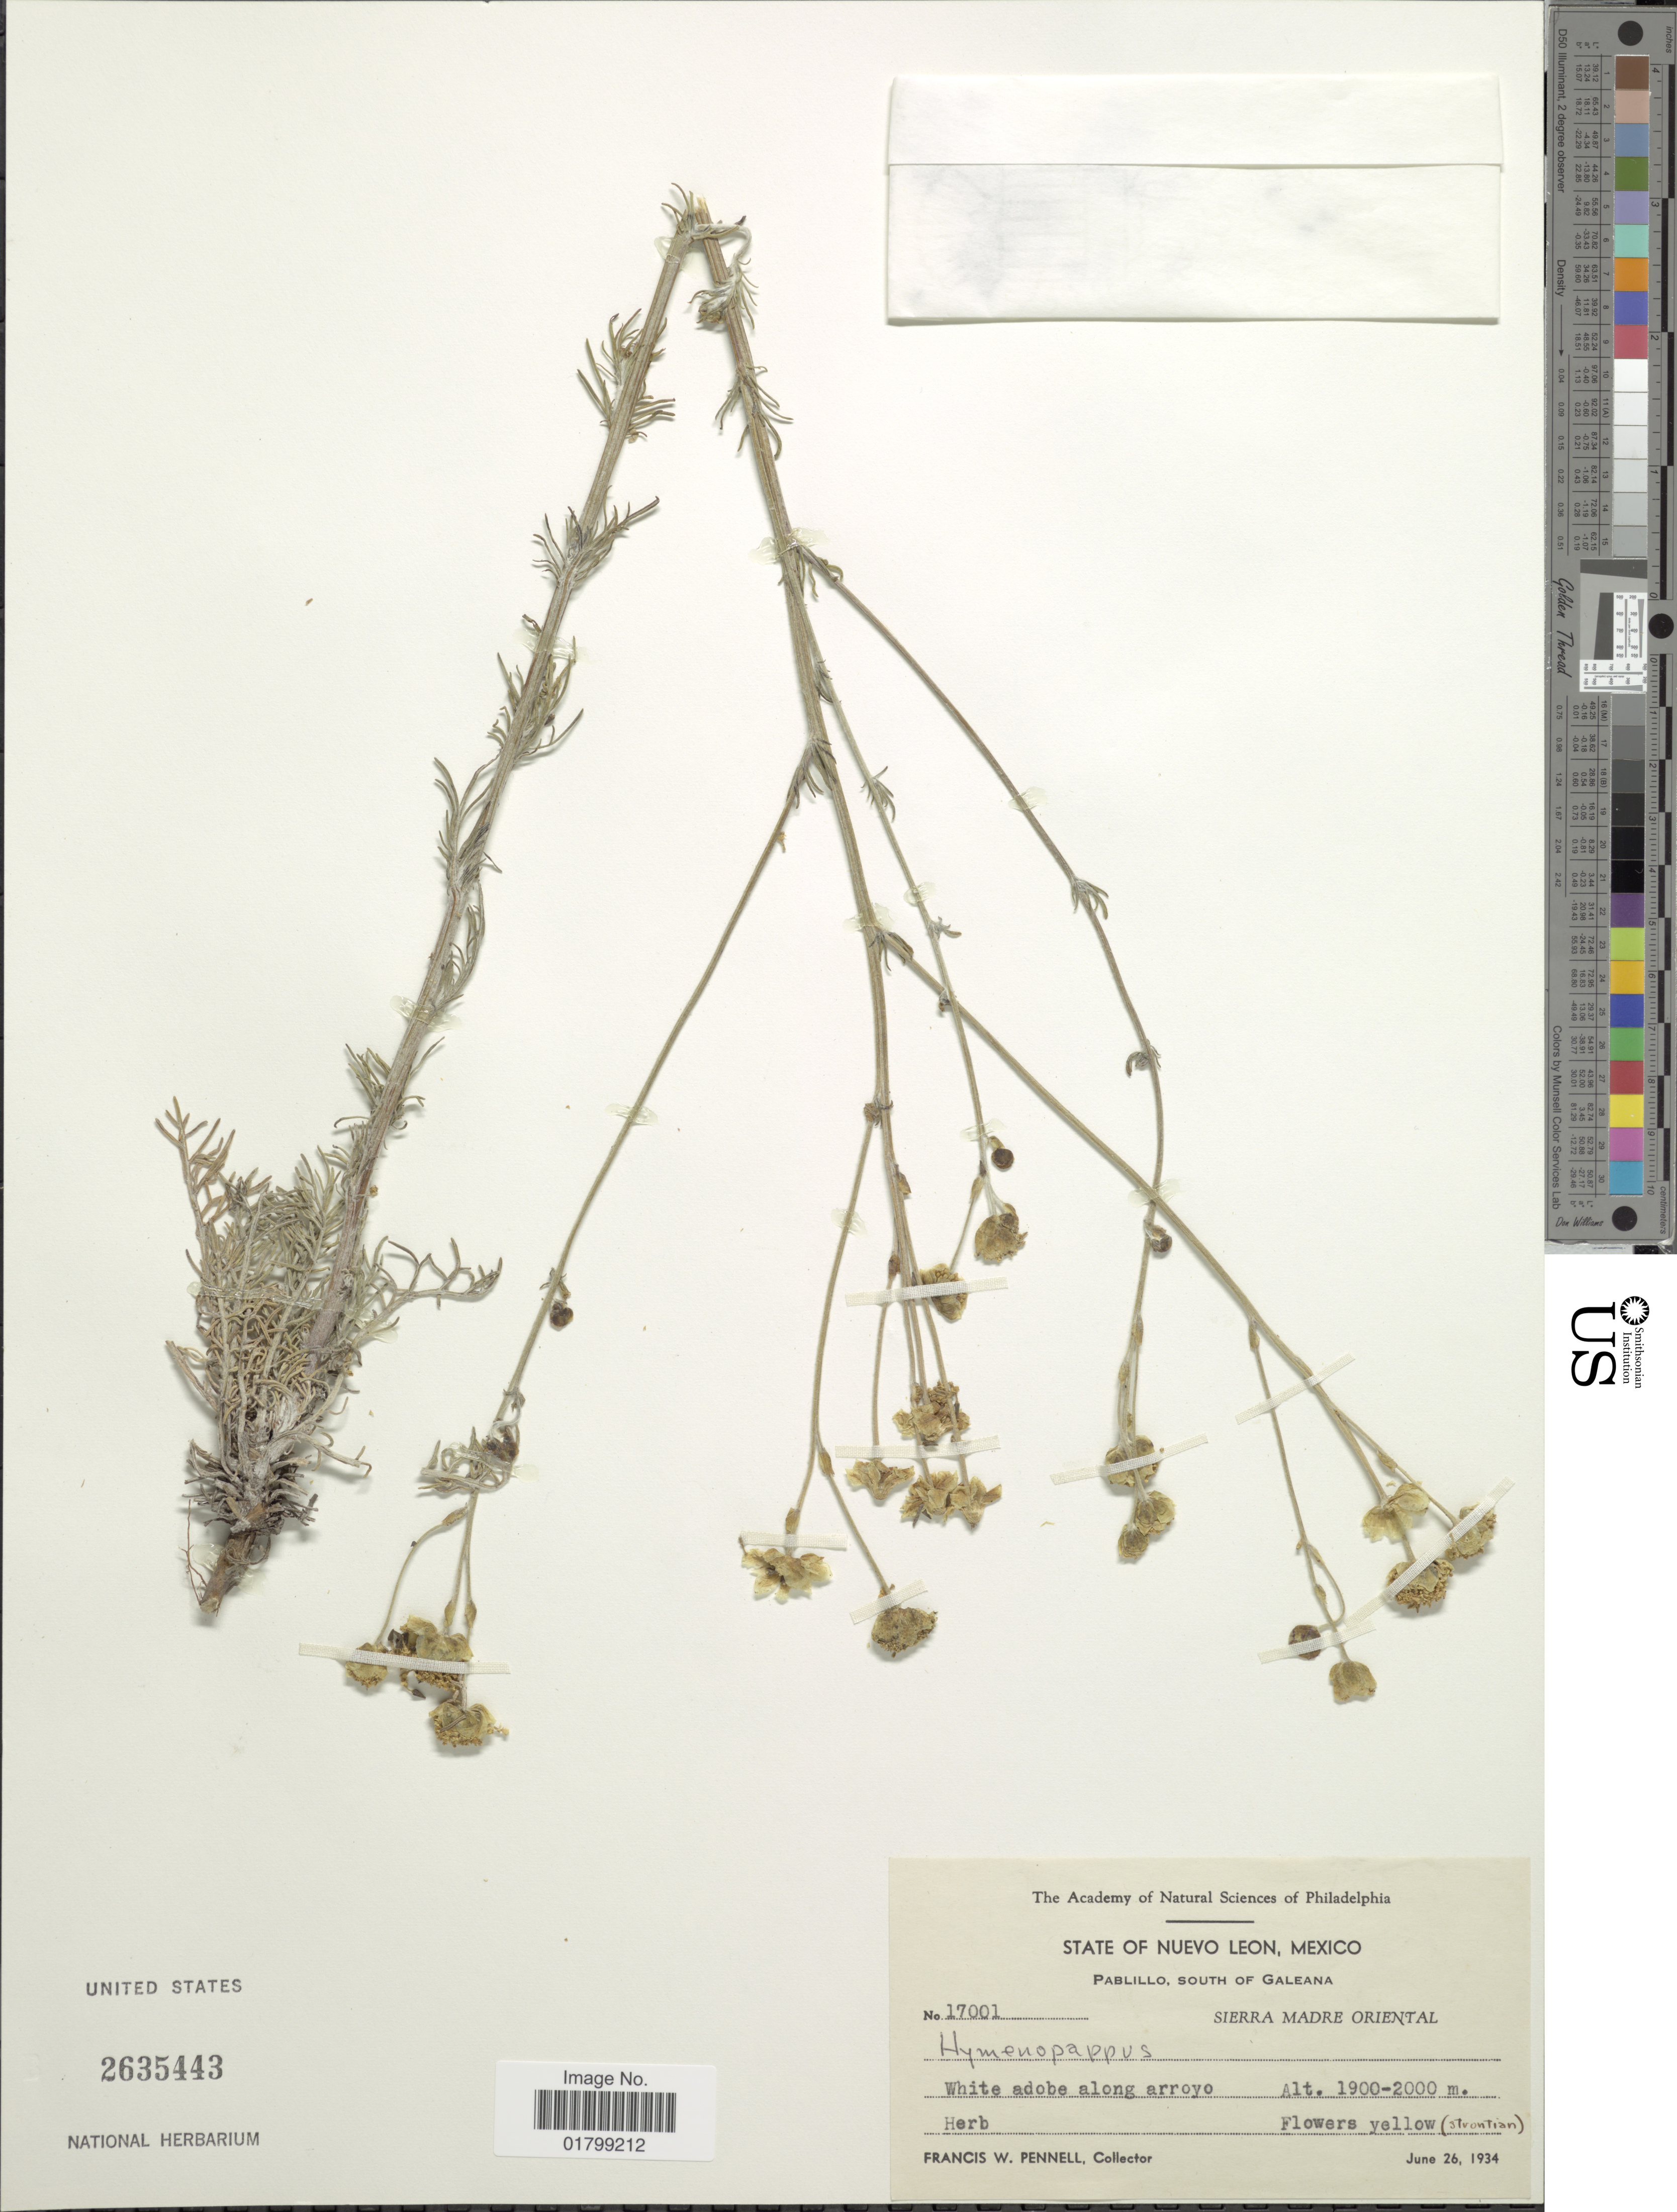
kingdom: Plantae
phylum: Tracheophyta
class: Magnoliopsida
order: Asterales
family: Asteraceae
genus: Hymenopappus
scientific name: Hymenopappus sp.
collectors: F. W. Pennell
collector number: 17001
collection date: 1934-06-26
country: Mexico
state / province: Nuevo León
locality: Pablillo, south of Galeana, Sierra Madre Oriental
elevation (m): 1900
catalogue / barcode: US 2635443